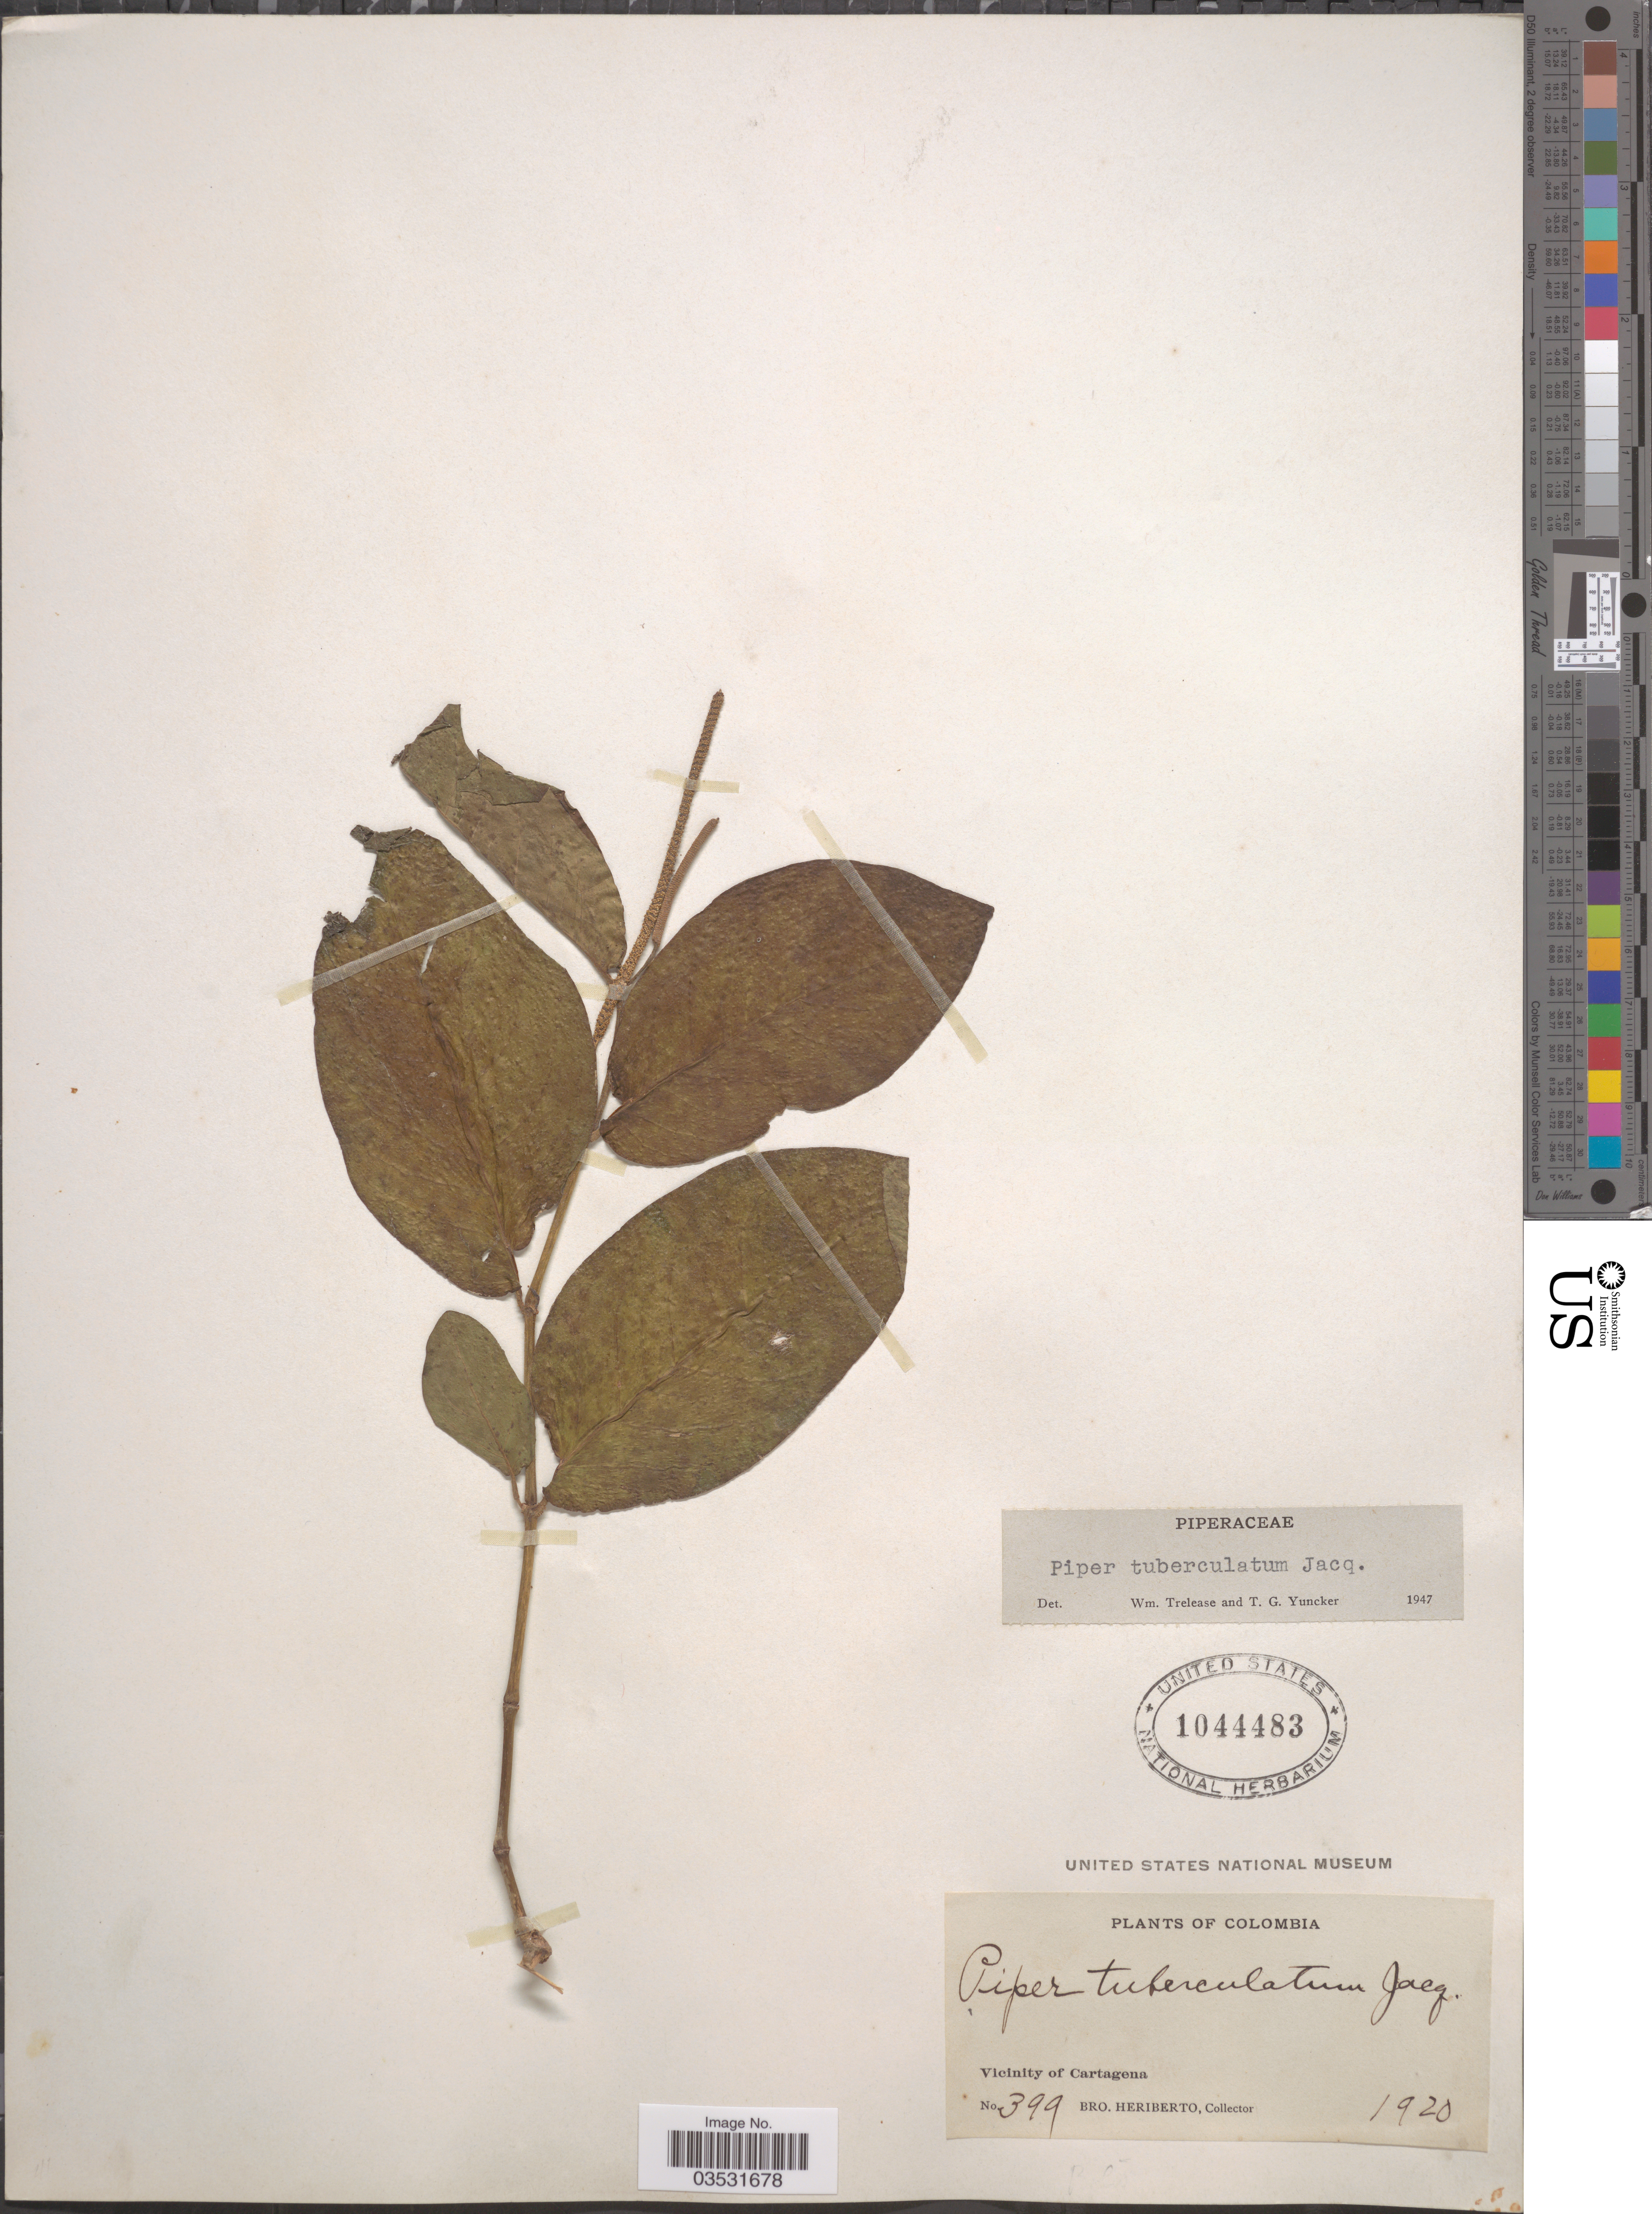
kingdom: Plantae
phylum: Tracheophyta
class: Magnoliopsida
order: Piperales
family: Piperaceae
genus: Piper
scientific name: Piper tuberculatum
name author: Jacq.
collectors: B. Heriberto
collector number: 399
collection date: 1920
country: Colombia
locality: Vicinity of Cartagena.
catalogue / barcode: US 1044483